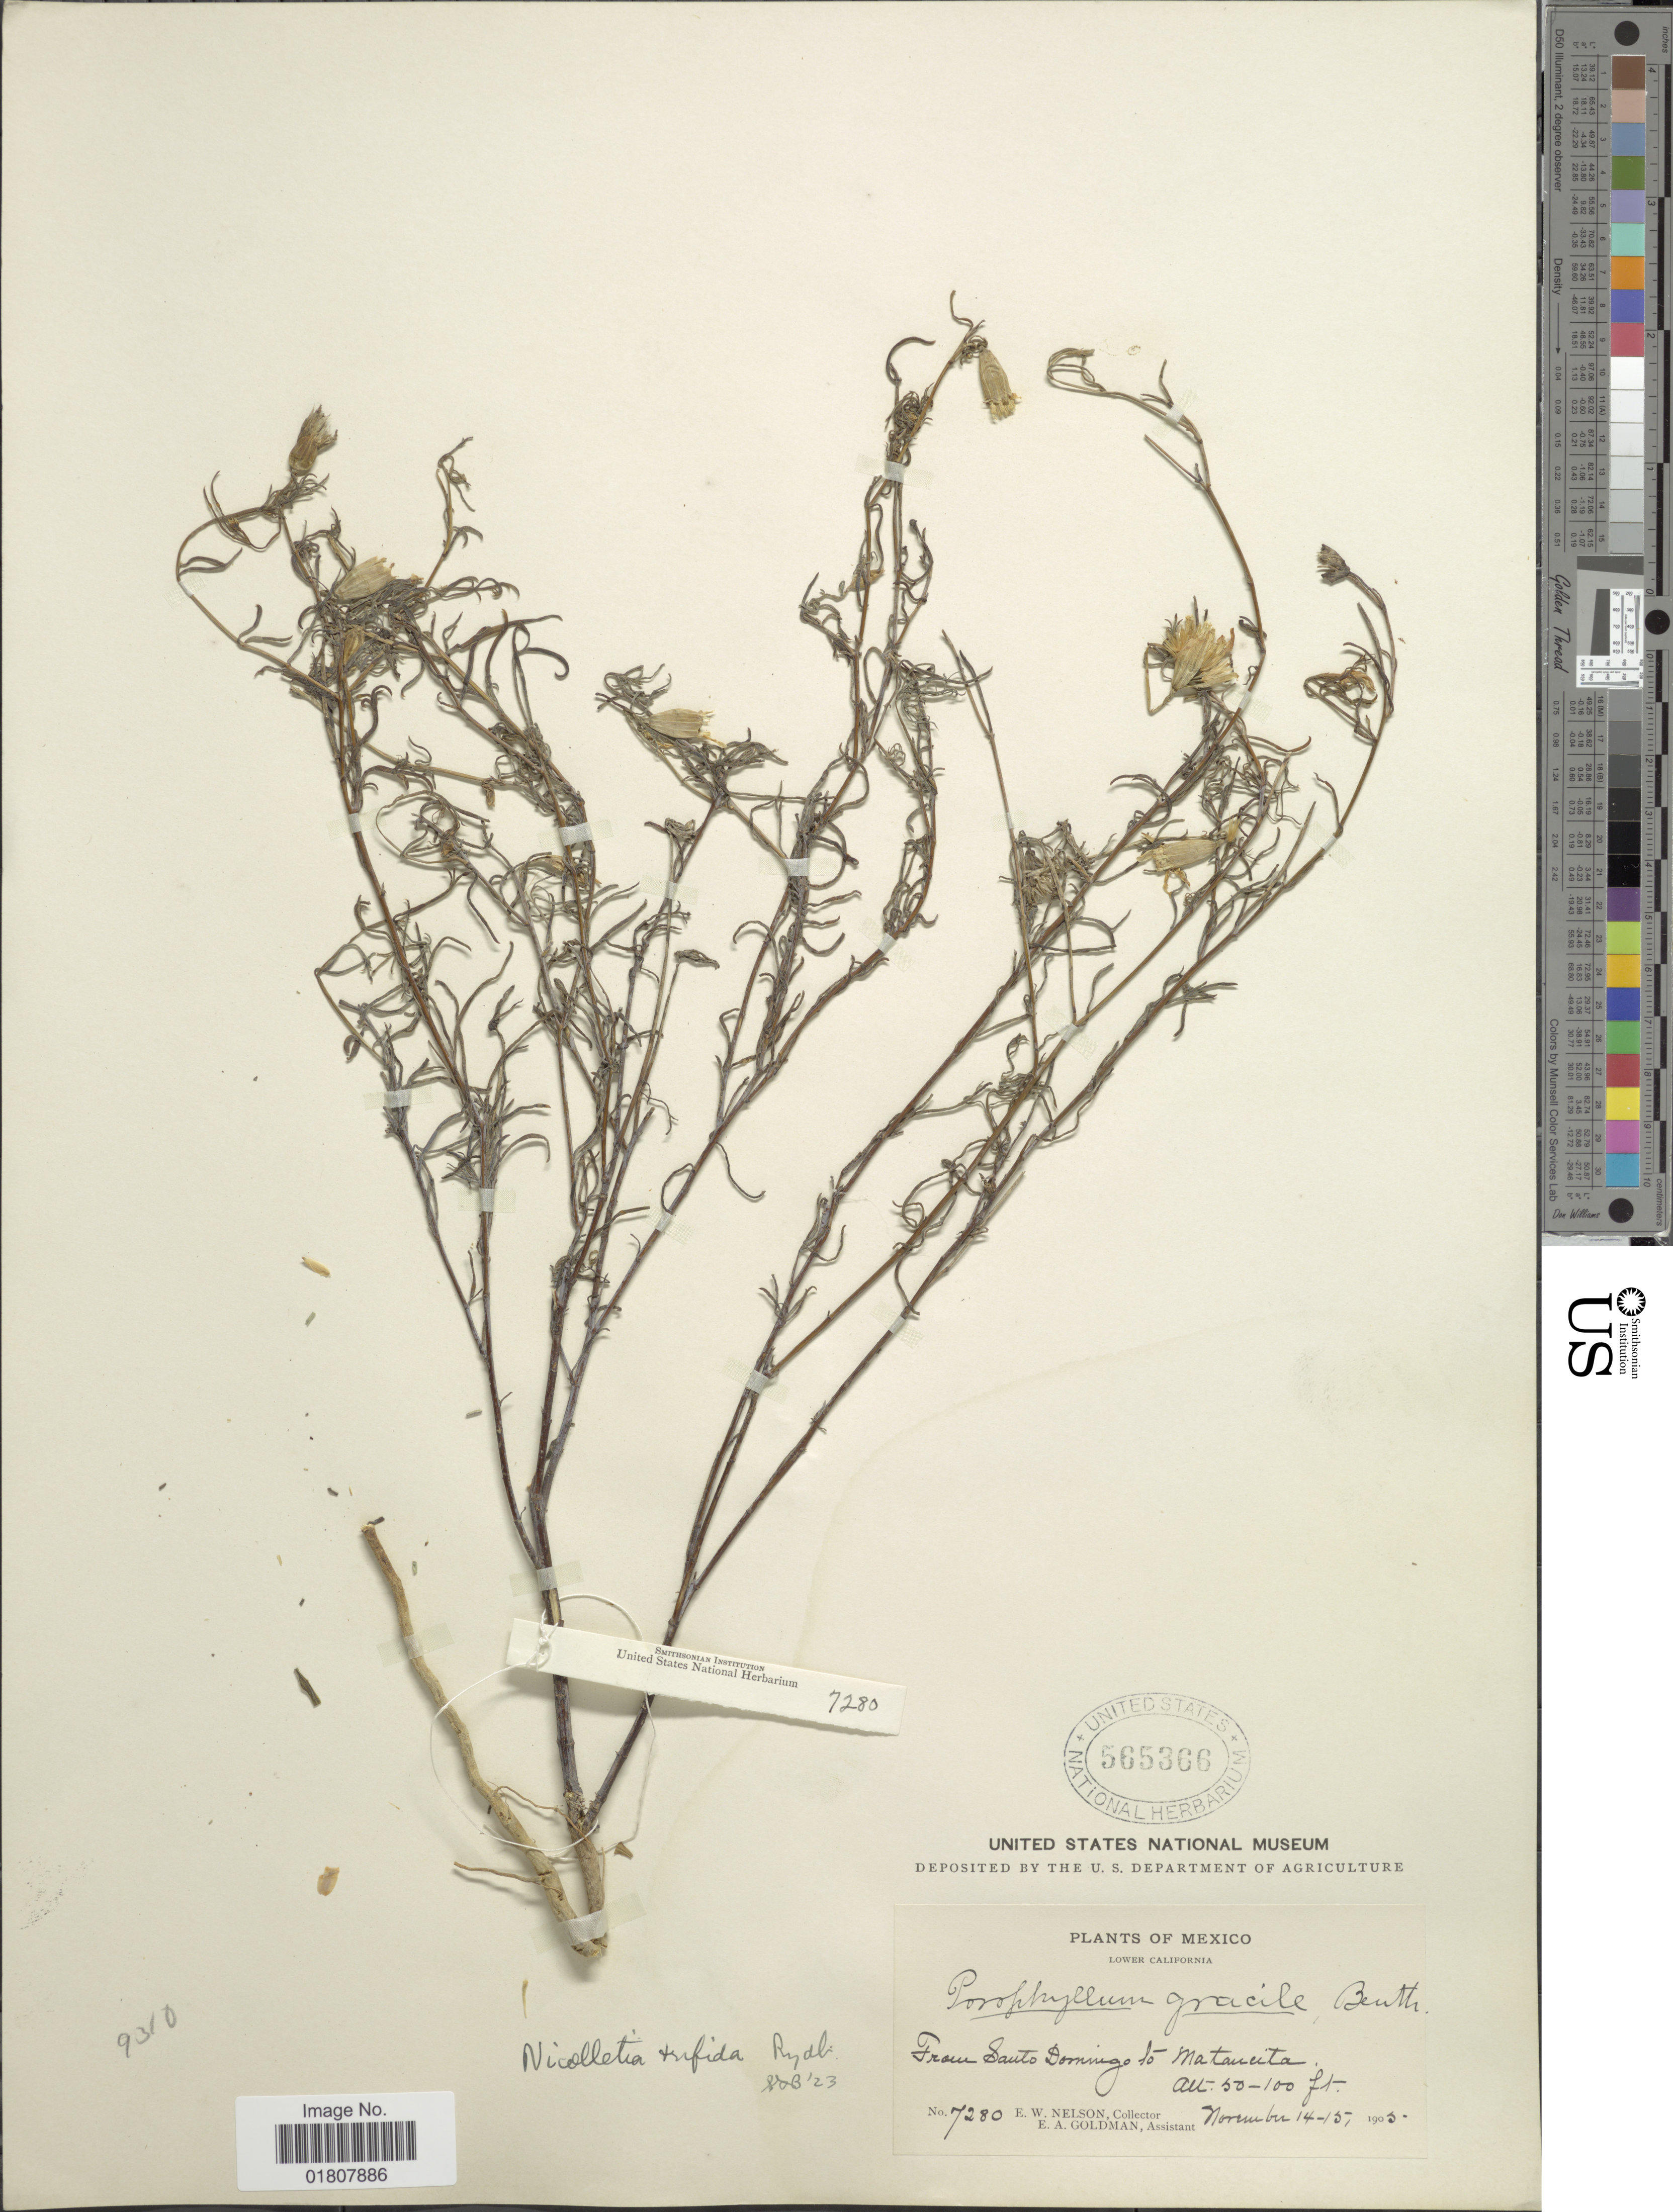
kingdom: Plantae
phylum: Tracheophyta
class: Magnoliopsida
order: Asterales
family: Asteraceae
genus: Nicolletia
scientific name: Nicolletia trifida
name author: Rydb.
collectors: E. W. Nelson & E. A. Goldman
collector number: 7280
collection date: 1905-11-14/1905-11-15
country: Mexico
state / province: Baja California Sur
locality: Lower California, From Santo Domingo to Matancita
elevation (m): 15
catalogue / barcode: US 565366